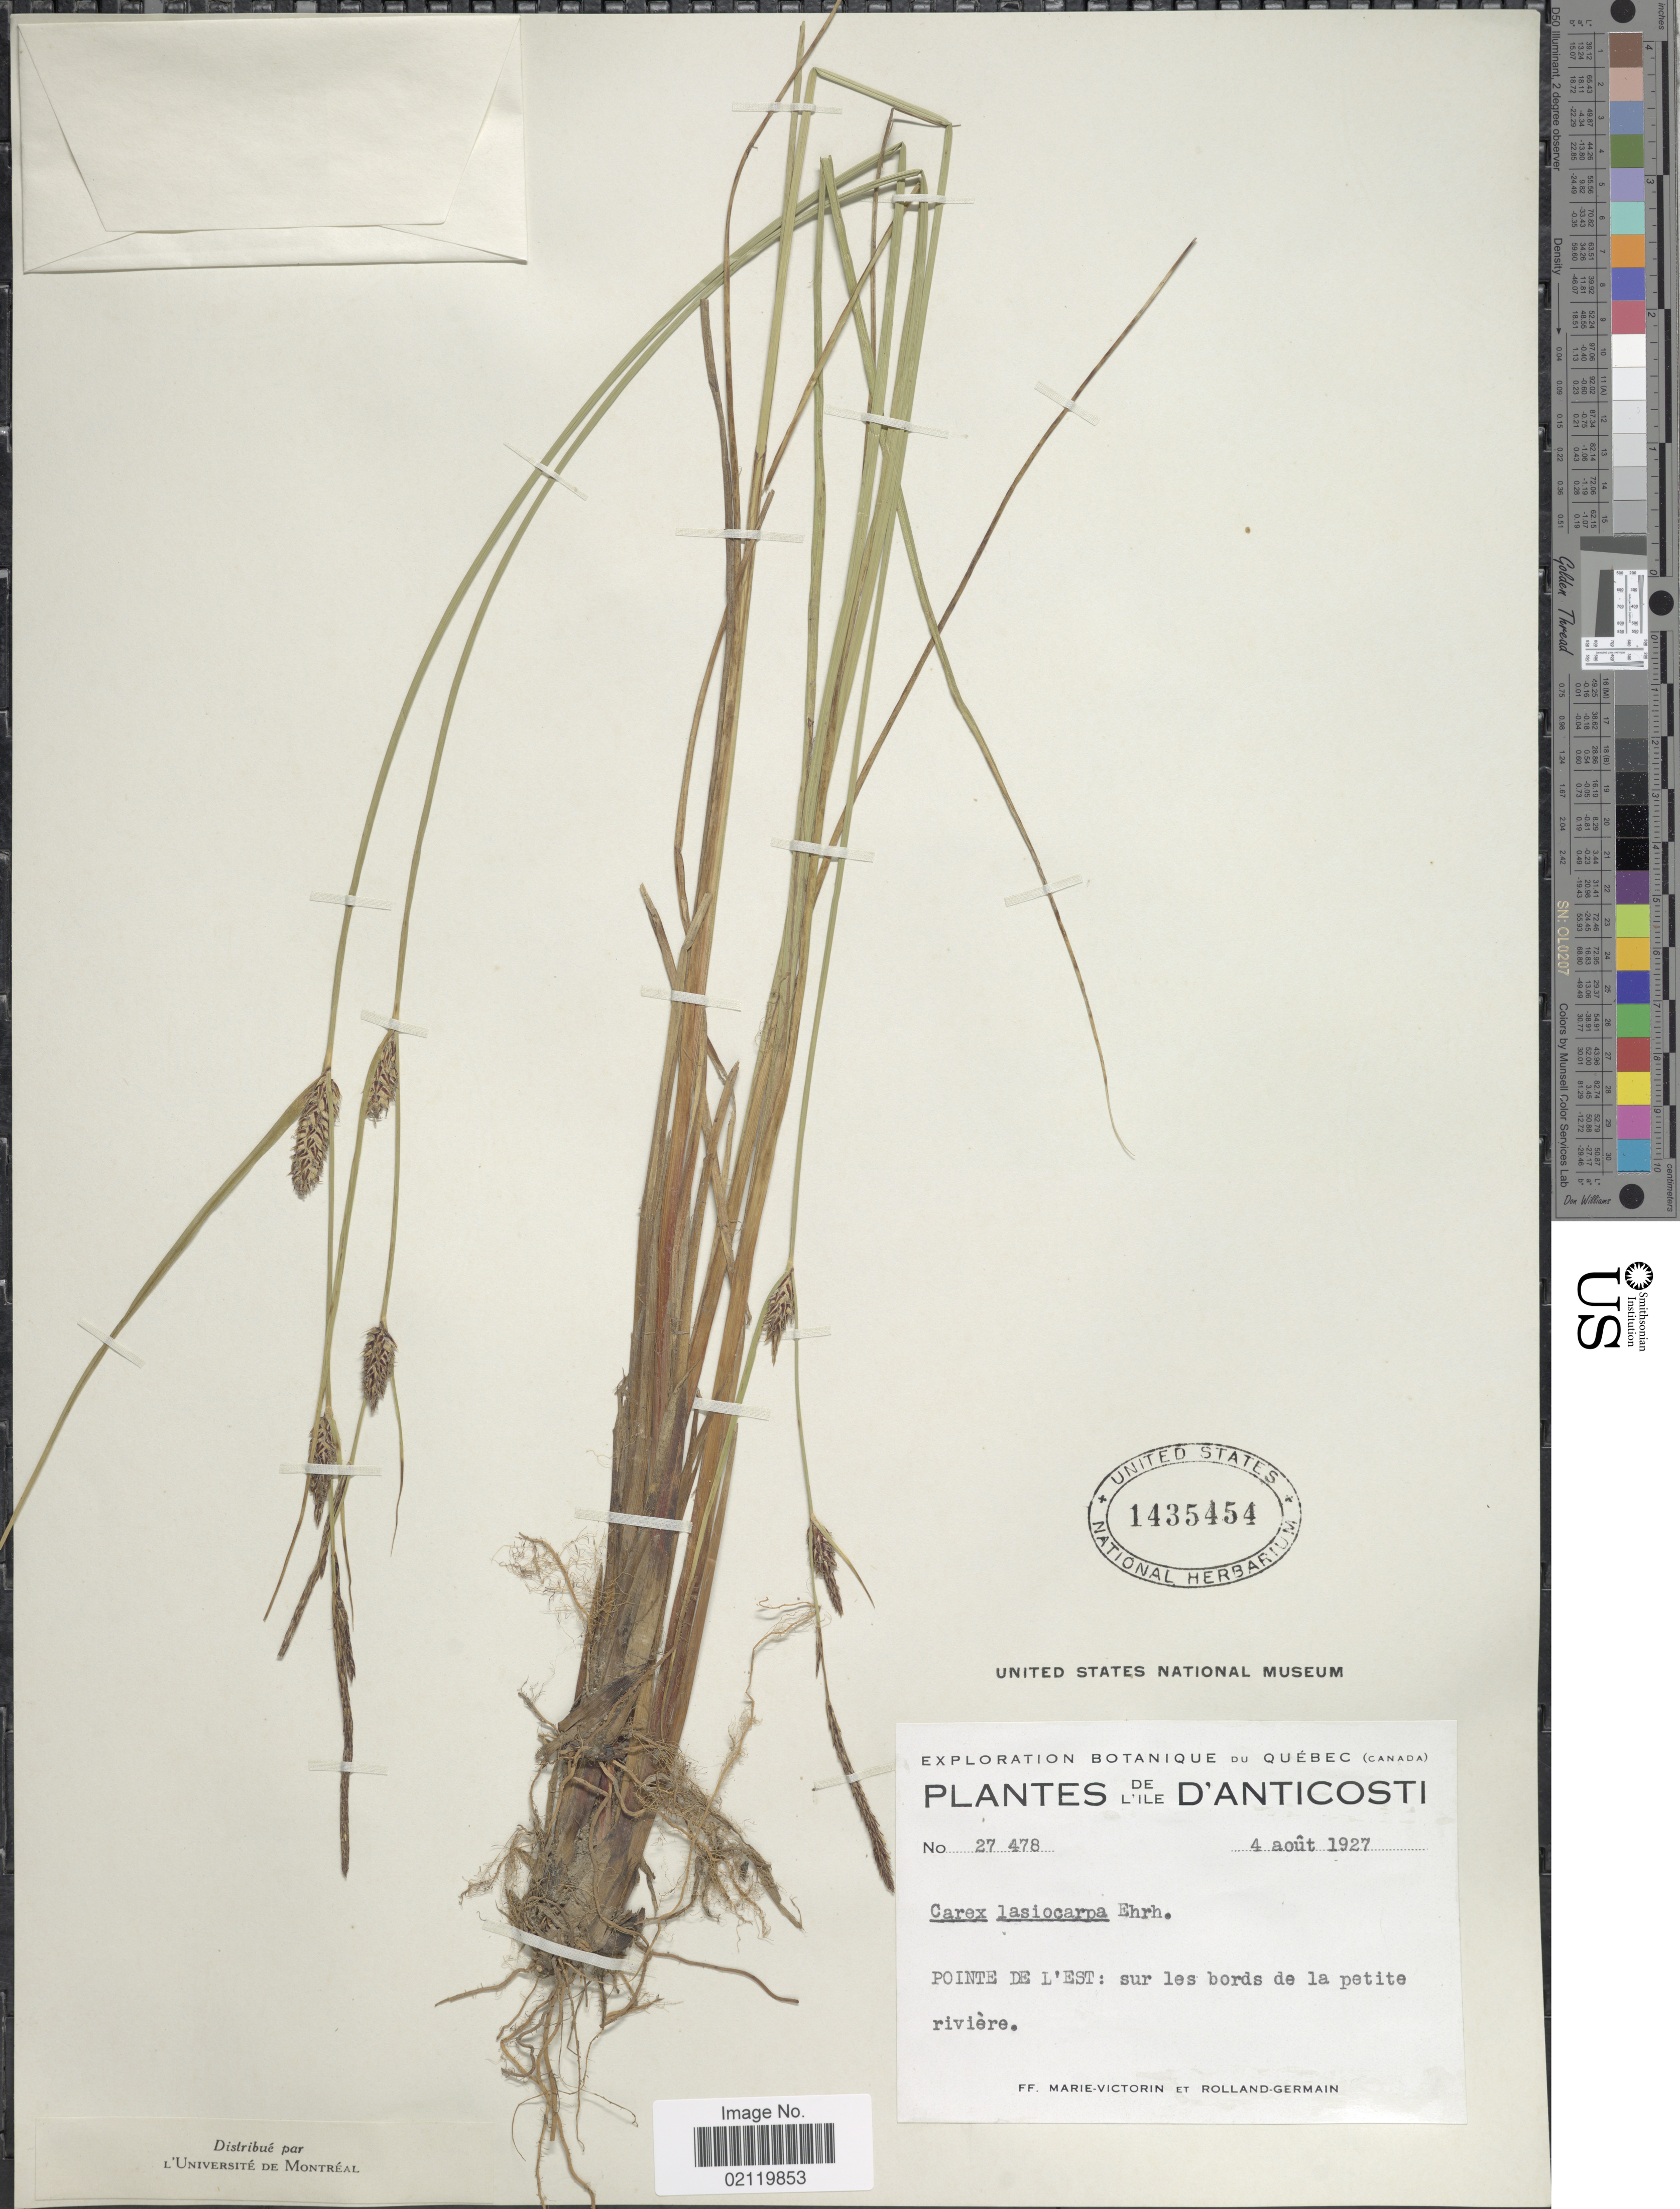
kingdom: Plantae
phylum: Tracheophyta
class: Liliopsida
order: Poales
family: Cyperaceae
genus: Carex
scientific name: Carex lasiocarpa var. americana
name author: Fernald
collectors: F. Marie-Victorin & Rolland-Germain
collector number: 27478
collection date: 1927-08-04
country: Canada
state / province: Quebec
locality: L'ile D'Anticosti. pointe de L'Est: sur les bords de la petite riviere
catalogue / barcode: US 1435454